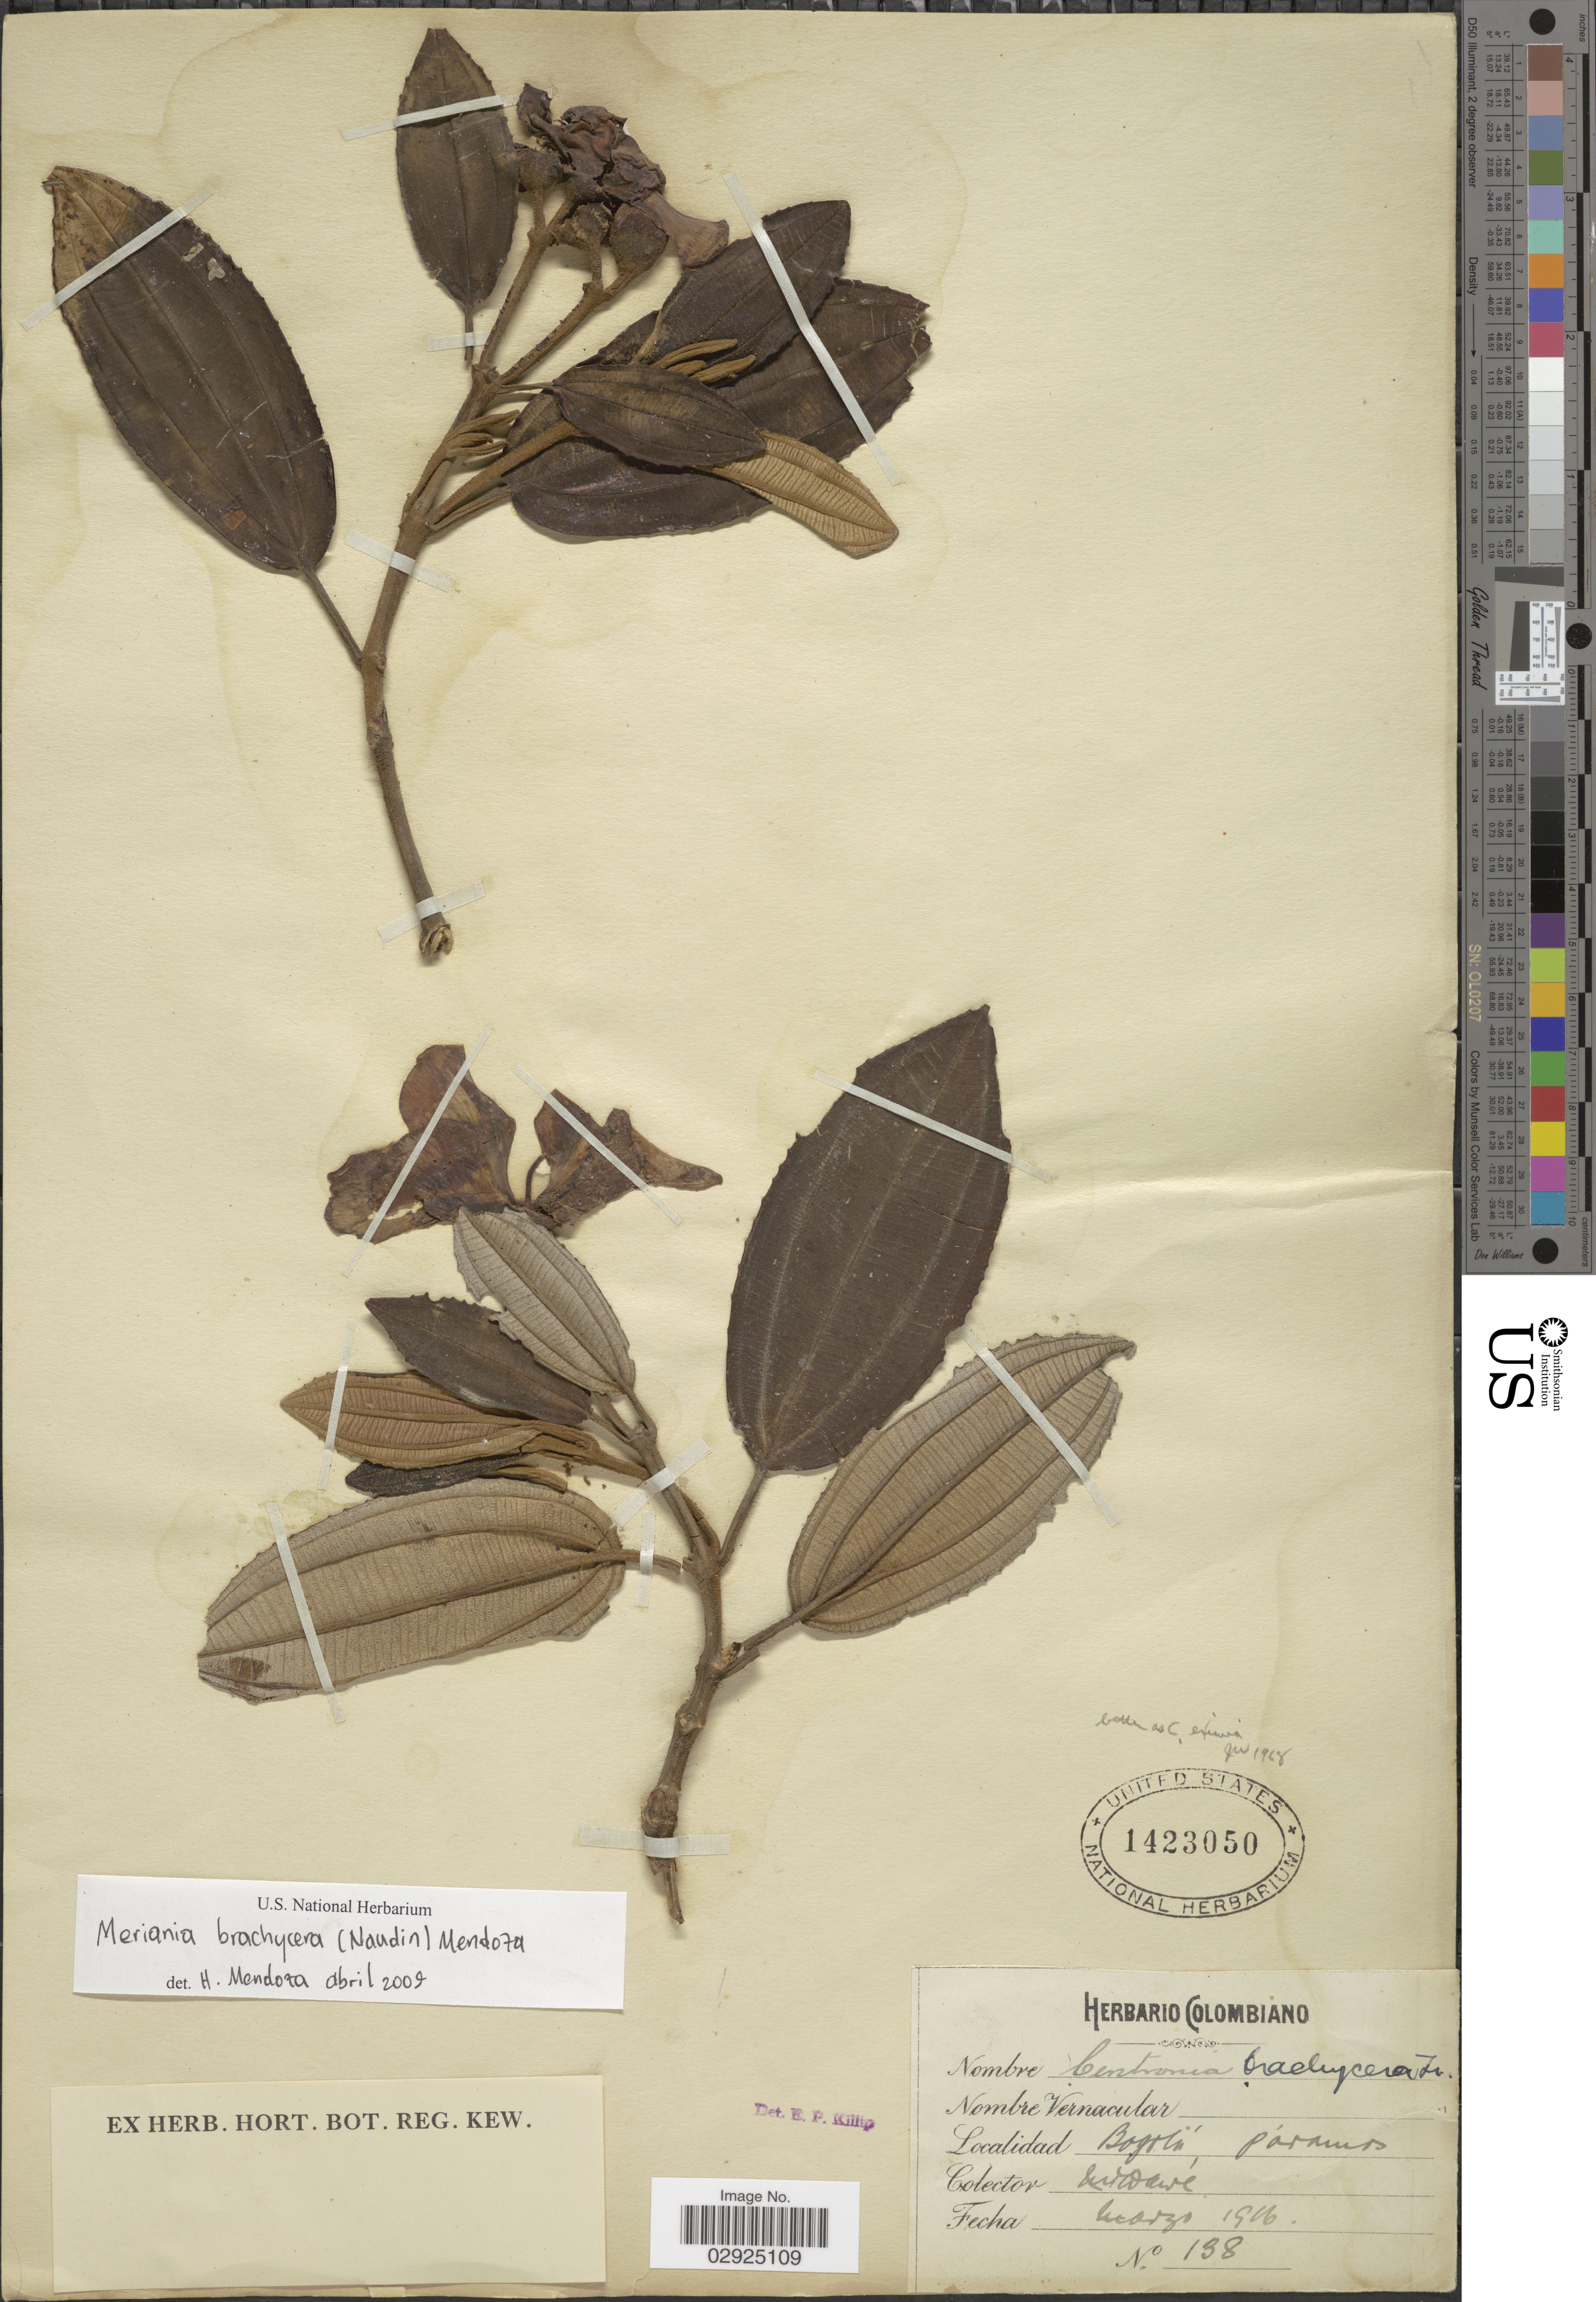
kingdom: Plantae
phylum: Tracheophyta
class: Magnoliopsida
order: Myrtales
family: Melastomataceae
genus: Meriania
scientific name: Meriania brachycera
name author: (Naudin) Humberto Mend. & Fern. Alonso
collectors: M. T. Dawe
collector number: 138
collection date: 1906-03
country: Colombia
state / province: Bogota D.C.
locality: Bogotá, Páramos.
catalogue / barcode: US 1423050